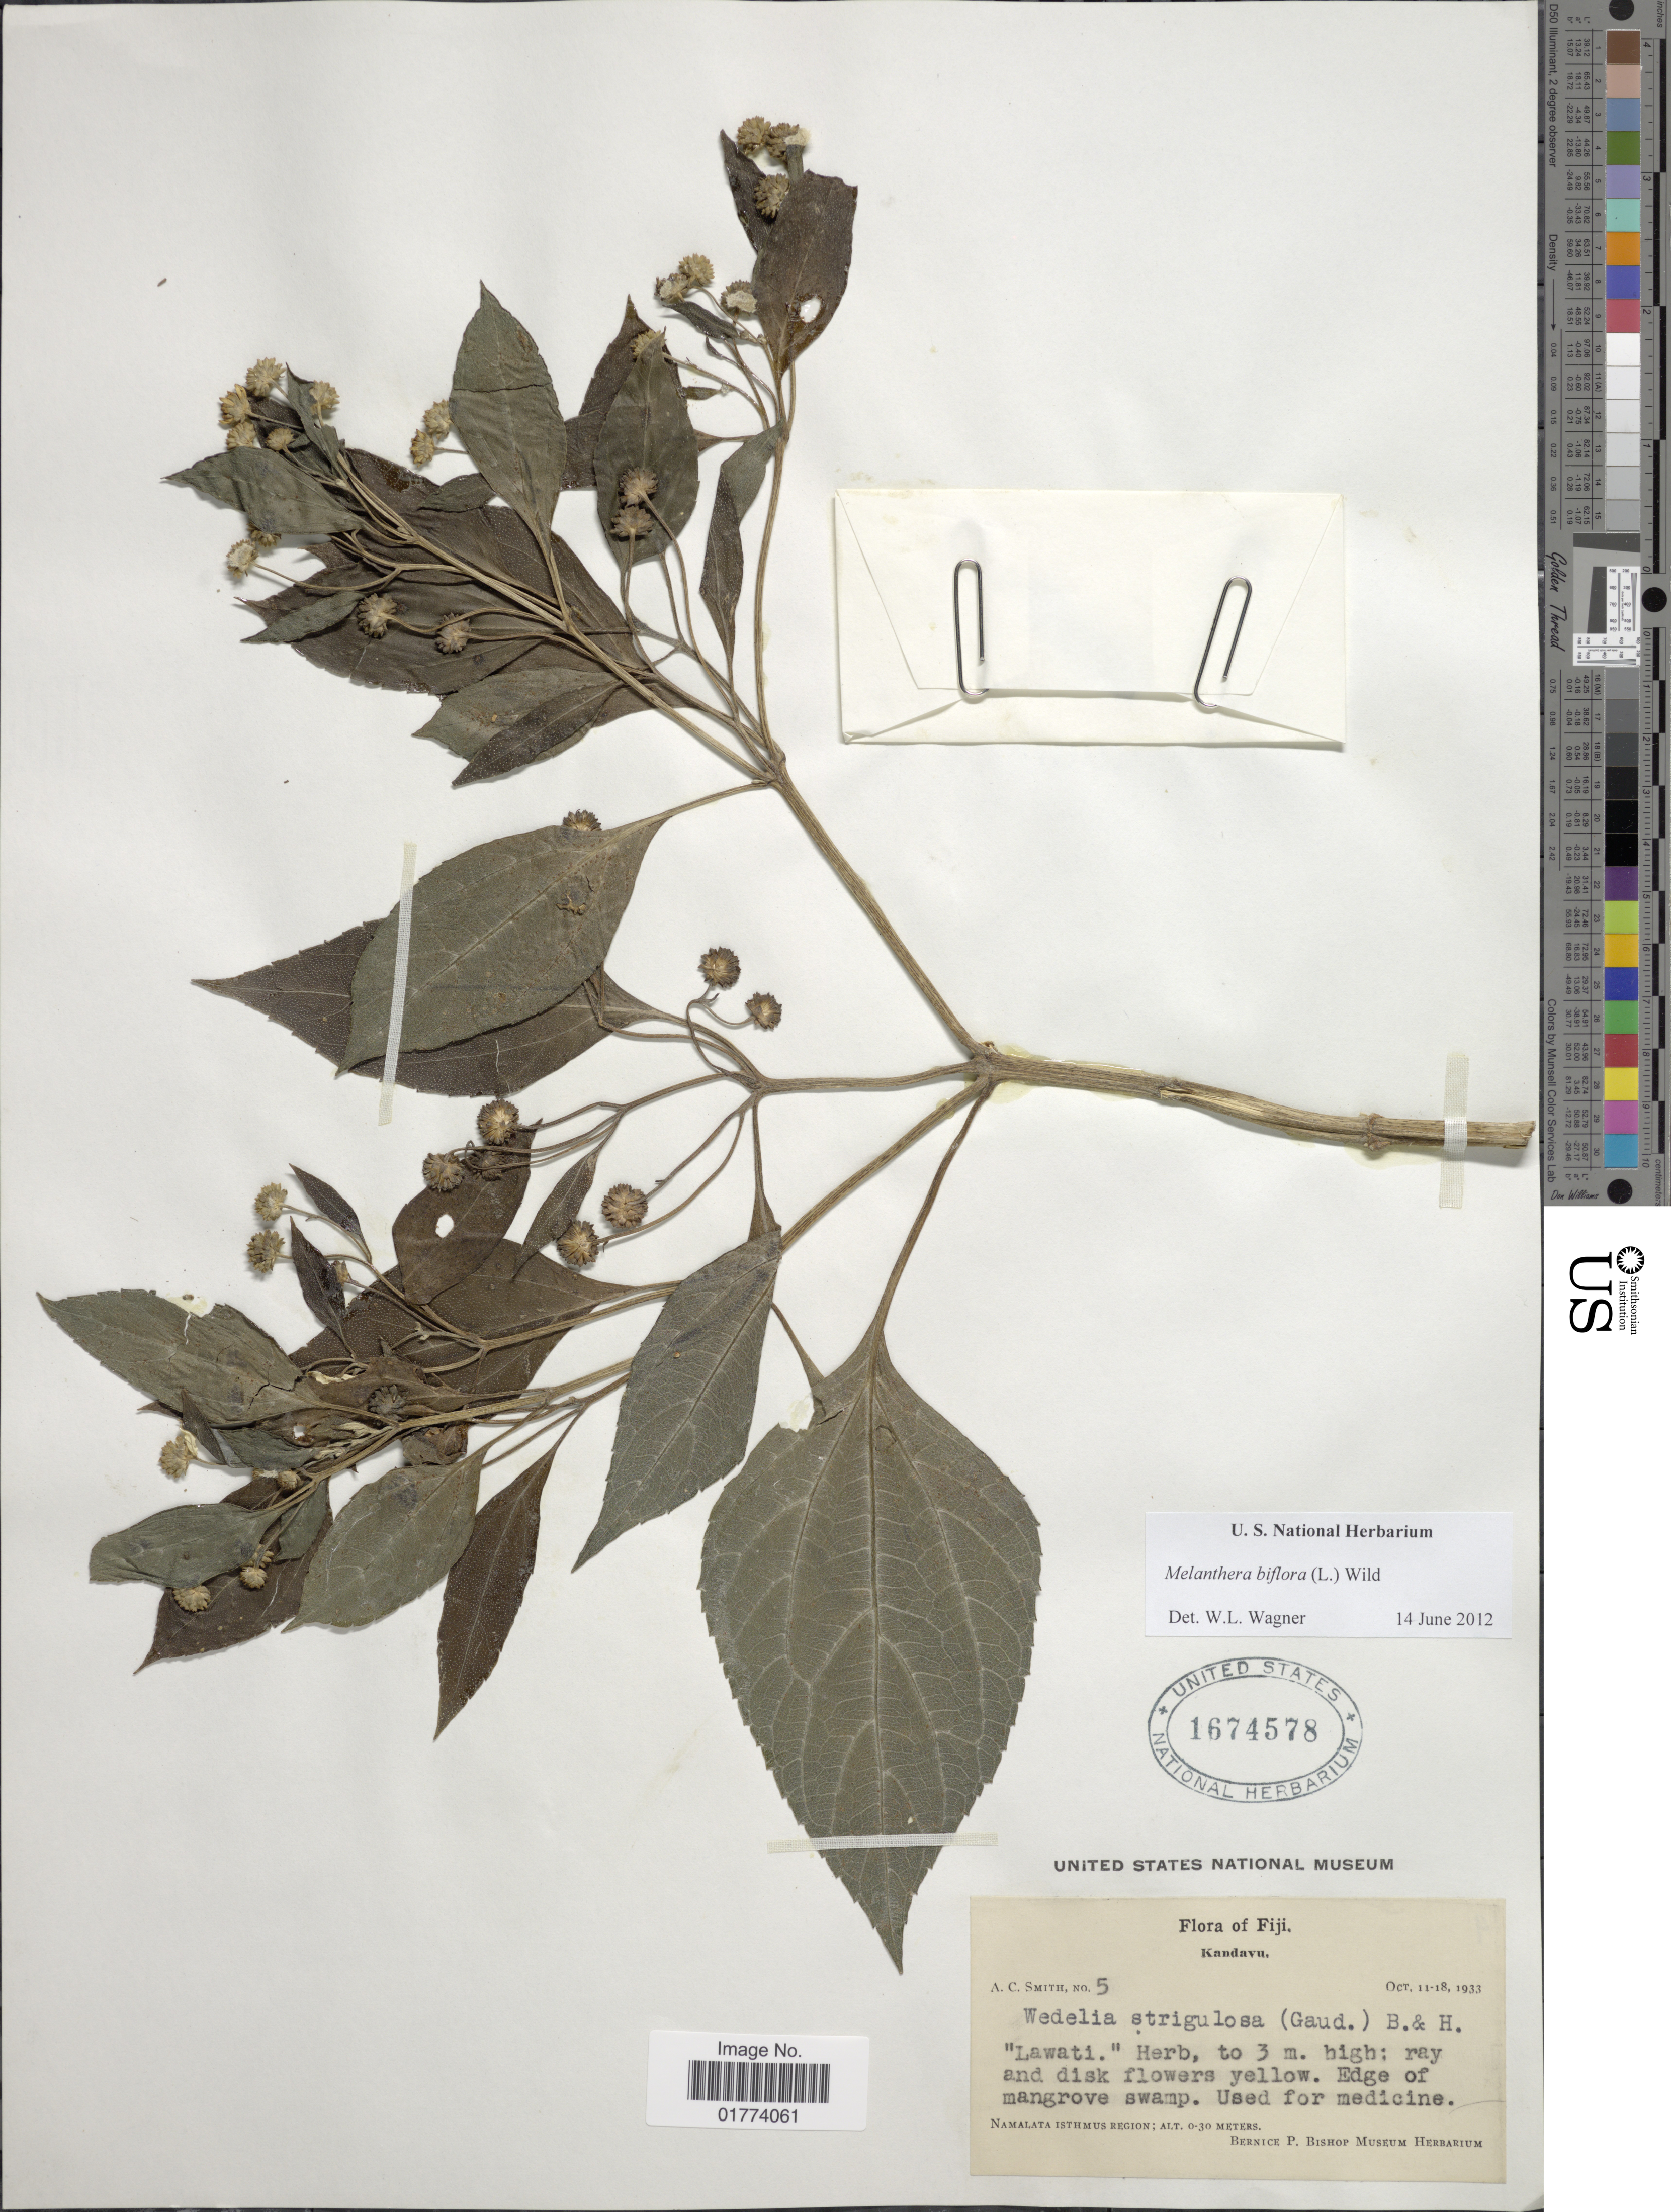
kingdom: Plantae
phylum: Tracheophyta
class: Magnoliopsida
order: Asterales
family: Asteraceae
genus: Wollastonia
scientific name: Wollastonia biflora var. biflora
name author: (L.) DC.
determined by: Wagner, W. L., (BOT), Smithsonian Institution - National Museum of Natural History (UNITED STATES)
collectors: A. C. Smith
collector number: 5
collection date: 1933-10-11/1933-10-18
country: Fiji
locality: Kandavu, "Lawati"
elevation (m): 0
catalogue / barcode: US 1674578